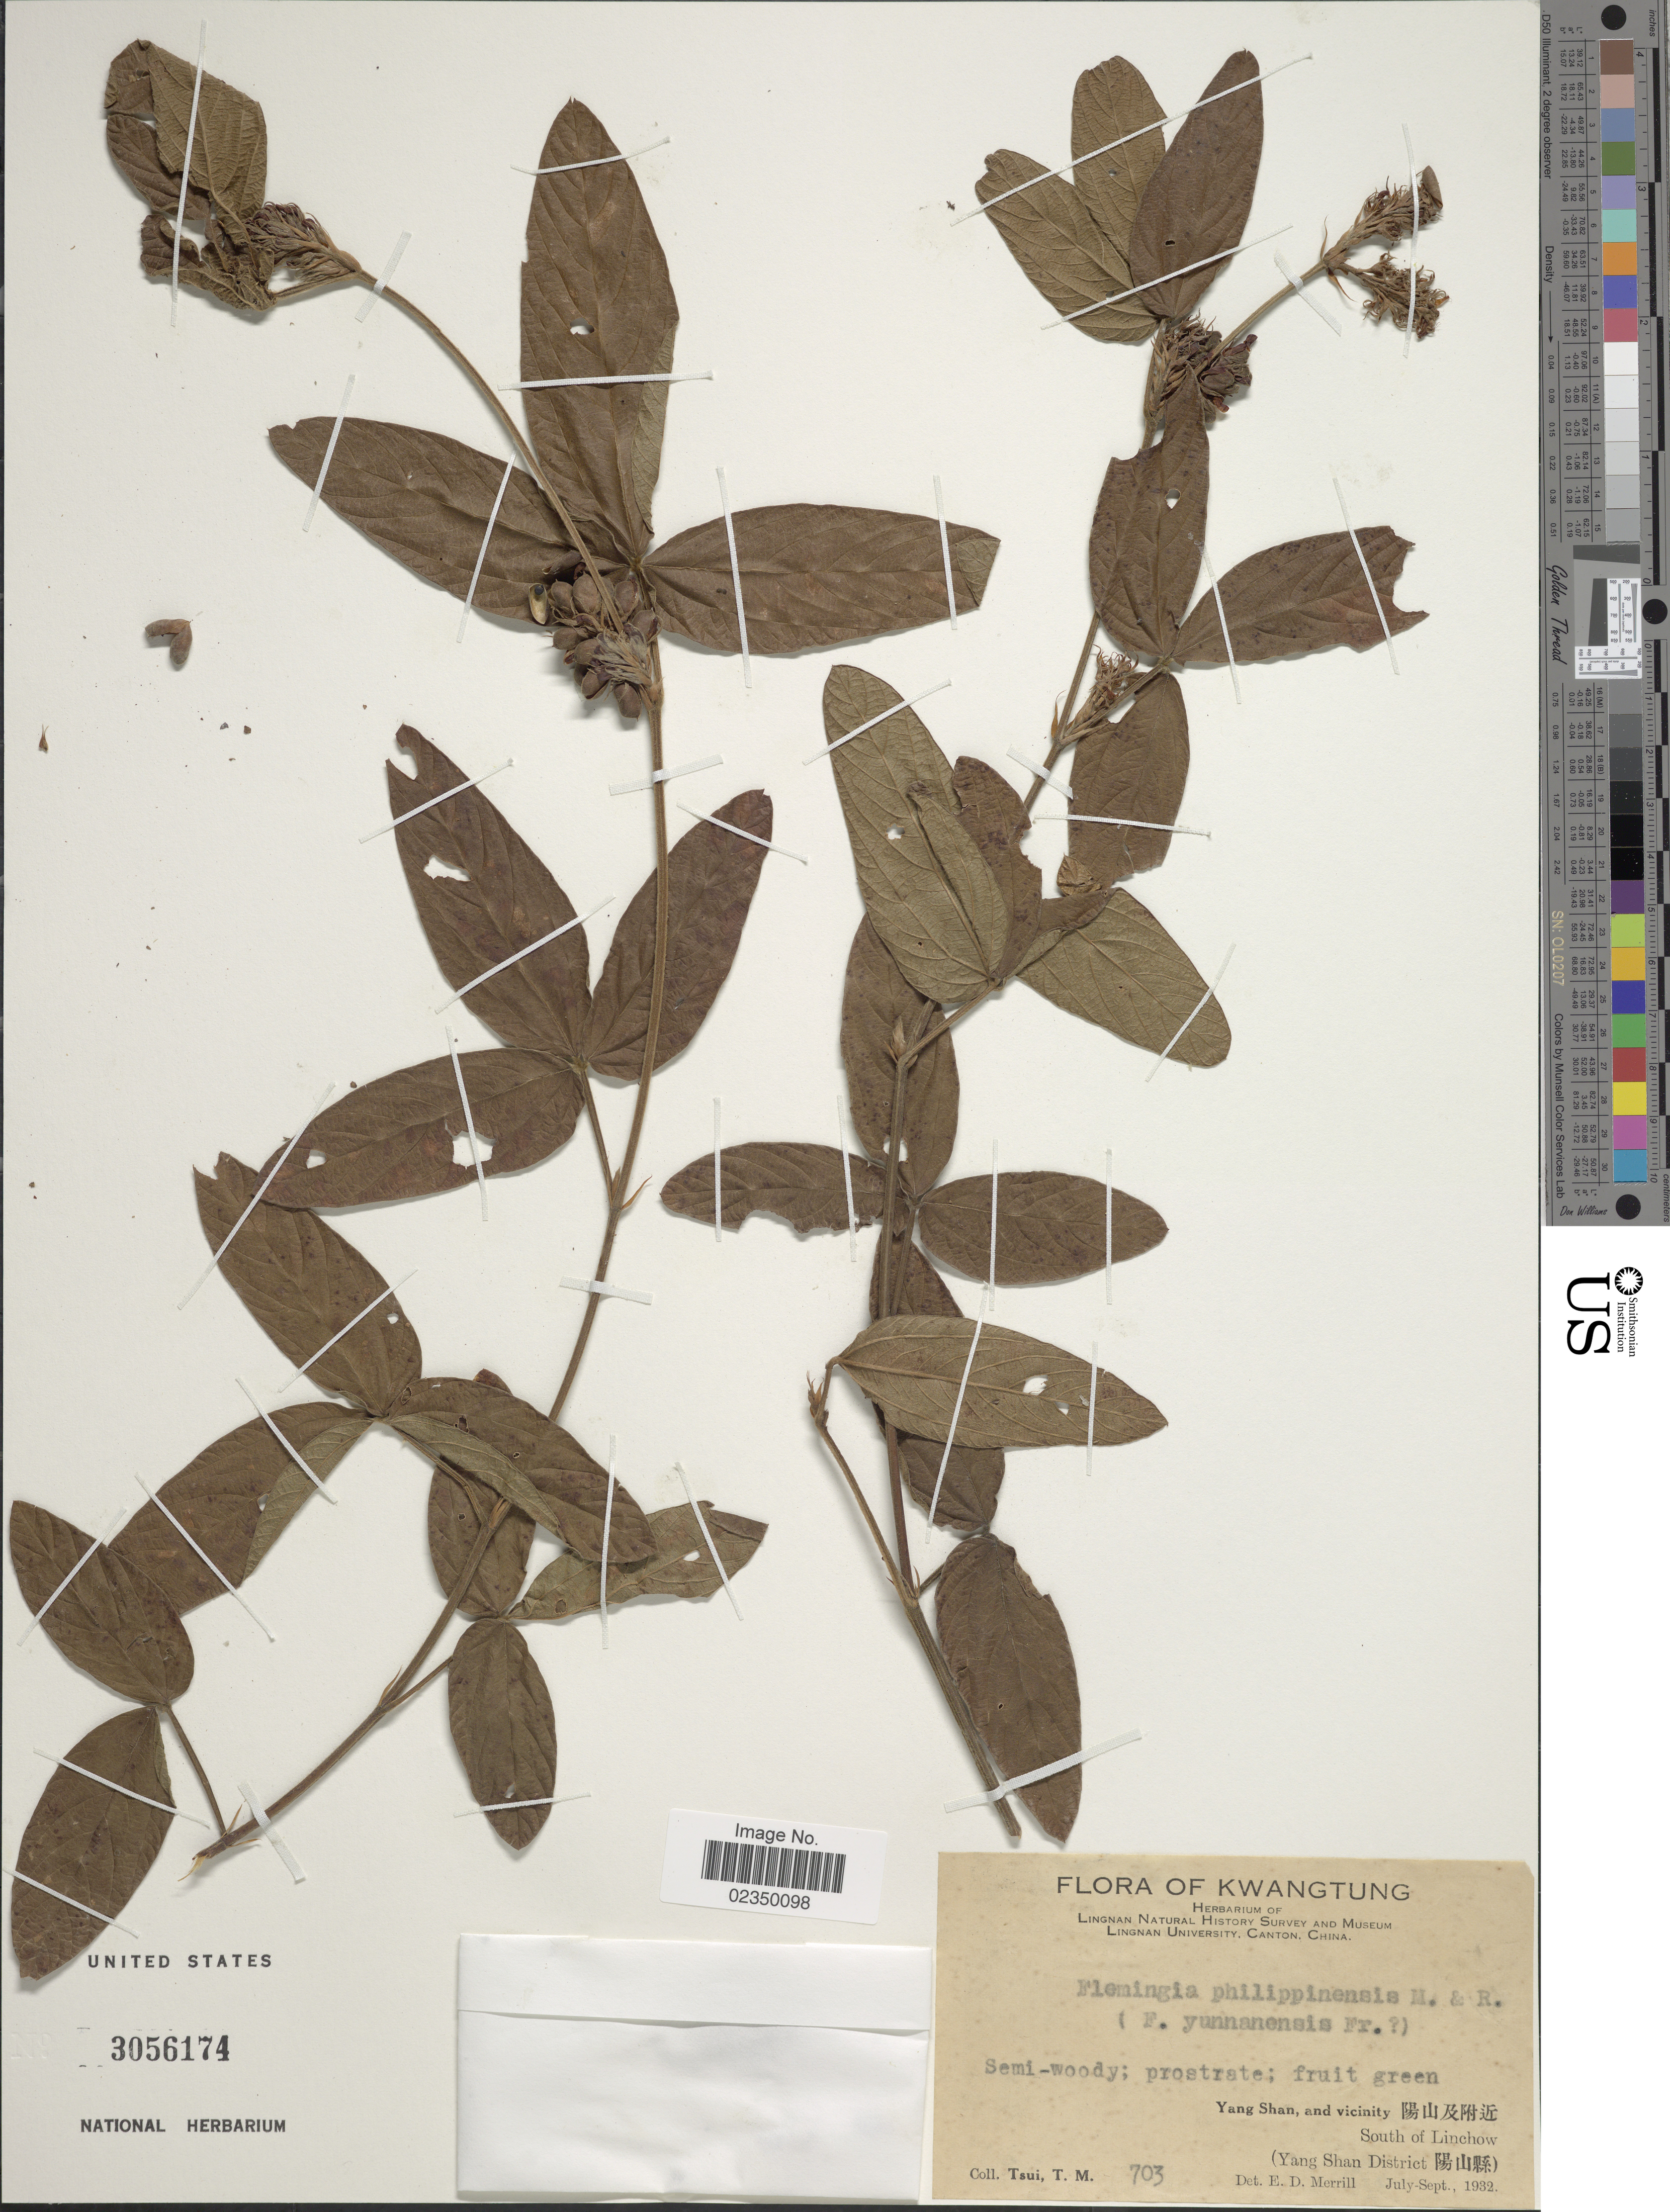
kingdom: Plantae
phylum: Tracheophyta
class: Magnoliopsida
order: Fabales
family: Fabaceae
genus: Flemingia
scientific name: Flemingia philippinensis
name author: Merr. & Rolfe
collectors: T. Tsui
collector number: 703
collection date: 1932-07/1932-09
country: China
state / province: Guangdong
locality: Kwangtung, Yang Shan, and vicinity, South of Linchow (Yang Shan District).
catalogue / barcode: US 3056174